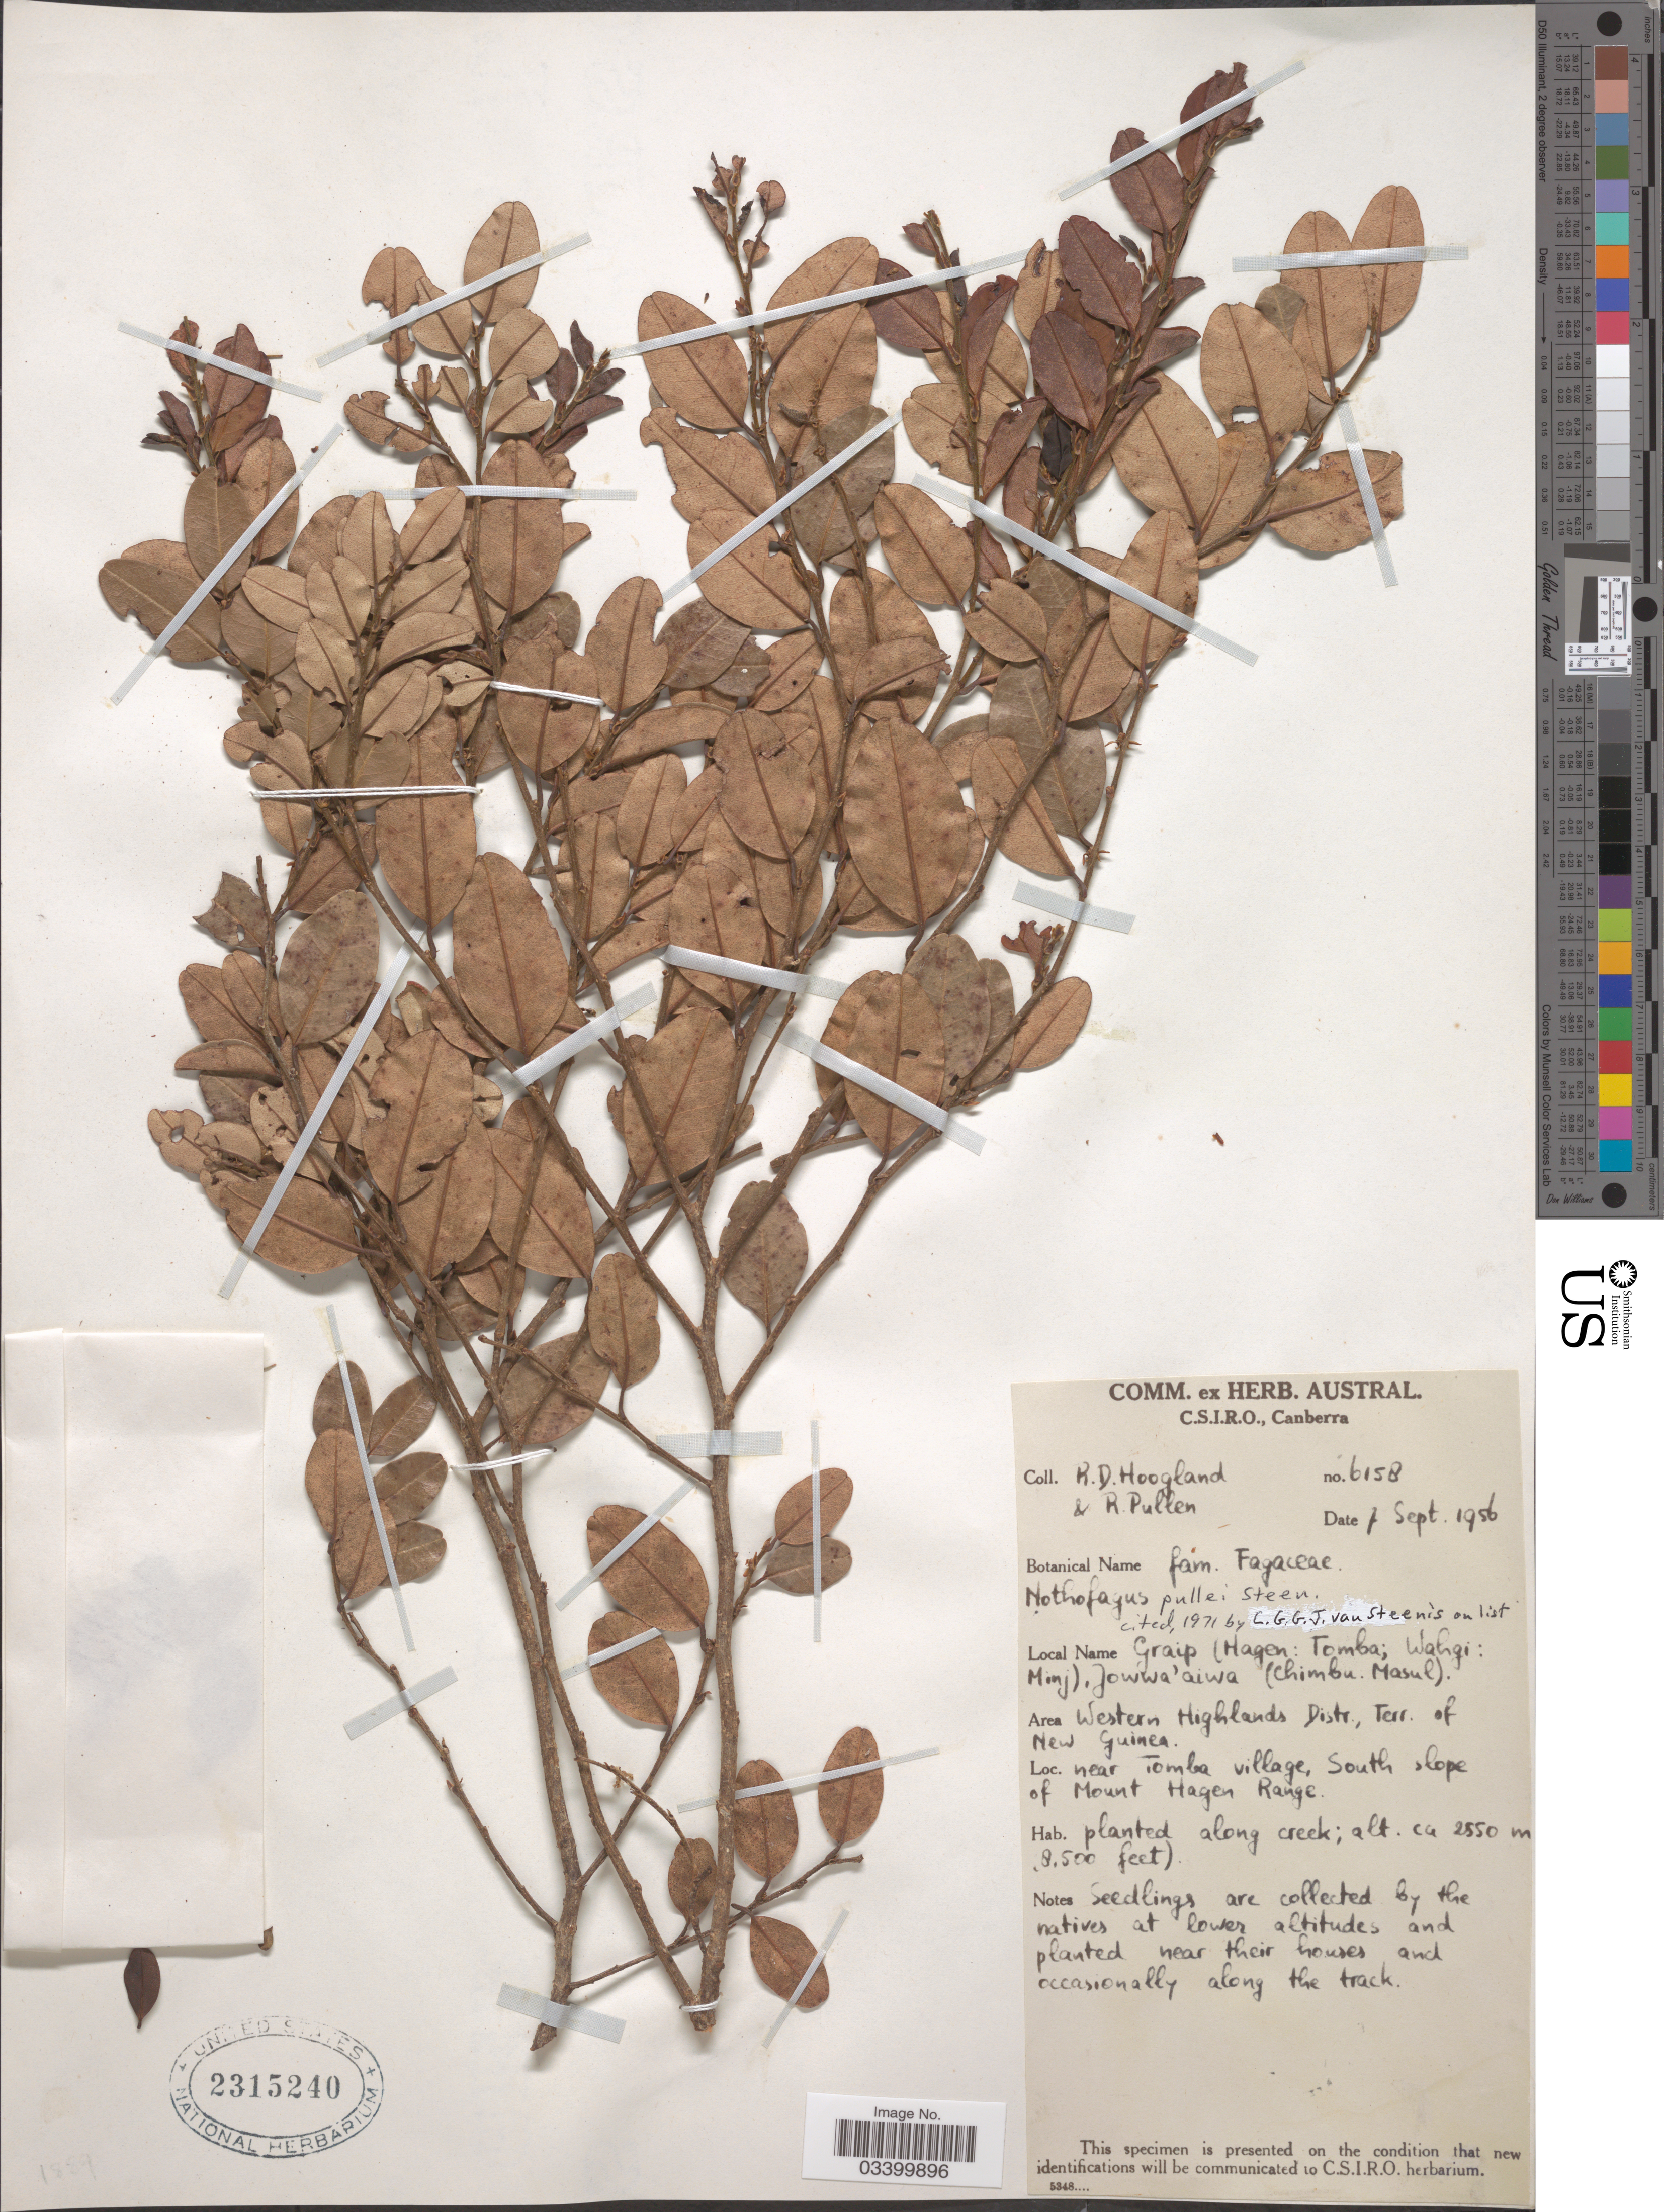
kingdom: Plantae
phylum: Tracheophyta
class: Magnoliopsida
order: Fagales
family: Nothofagaceae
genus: Nothofagus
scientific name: Nothofagus pullei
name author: Steenis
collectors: R. D. Hoogland & R. Pullen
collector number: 6158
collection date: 1956-09-07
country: Papua New Guinea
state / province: Western Highlands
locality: Area Western Highlands Distr., Terr. of New Guinea. Near Tomba village, South slope of Mount Hagen Range.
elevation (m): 2550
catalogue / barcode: US 2315240